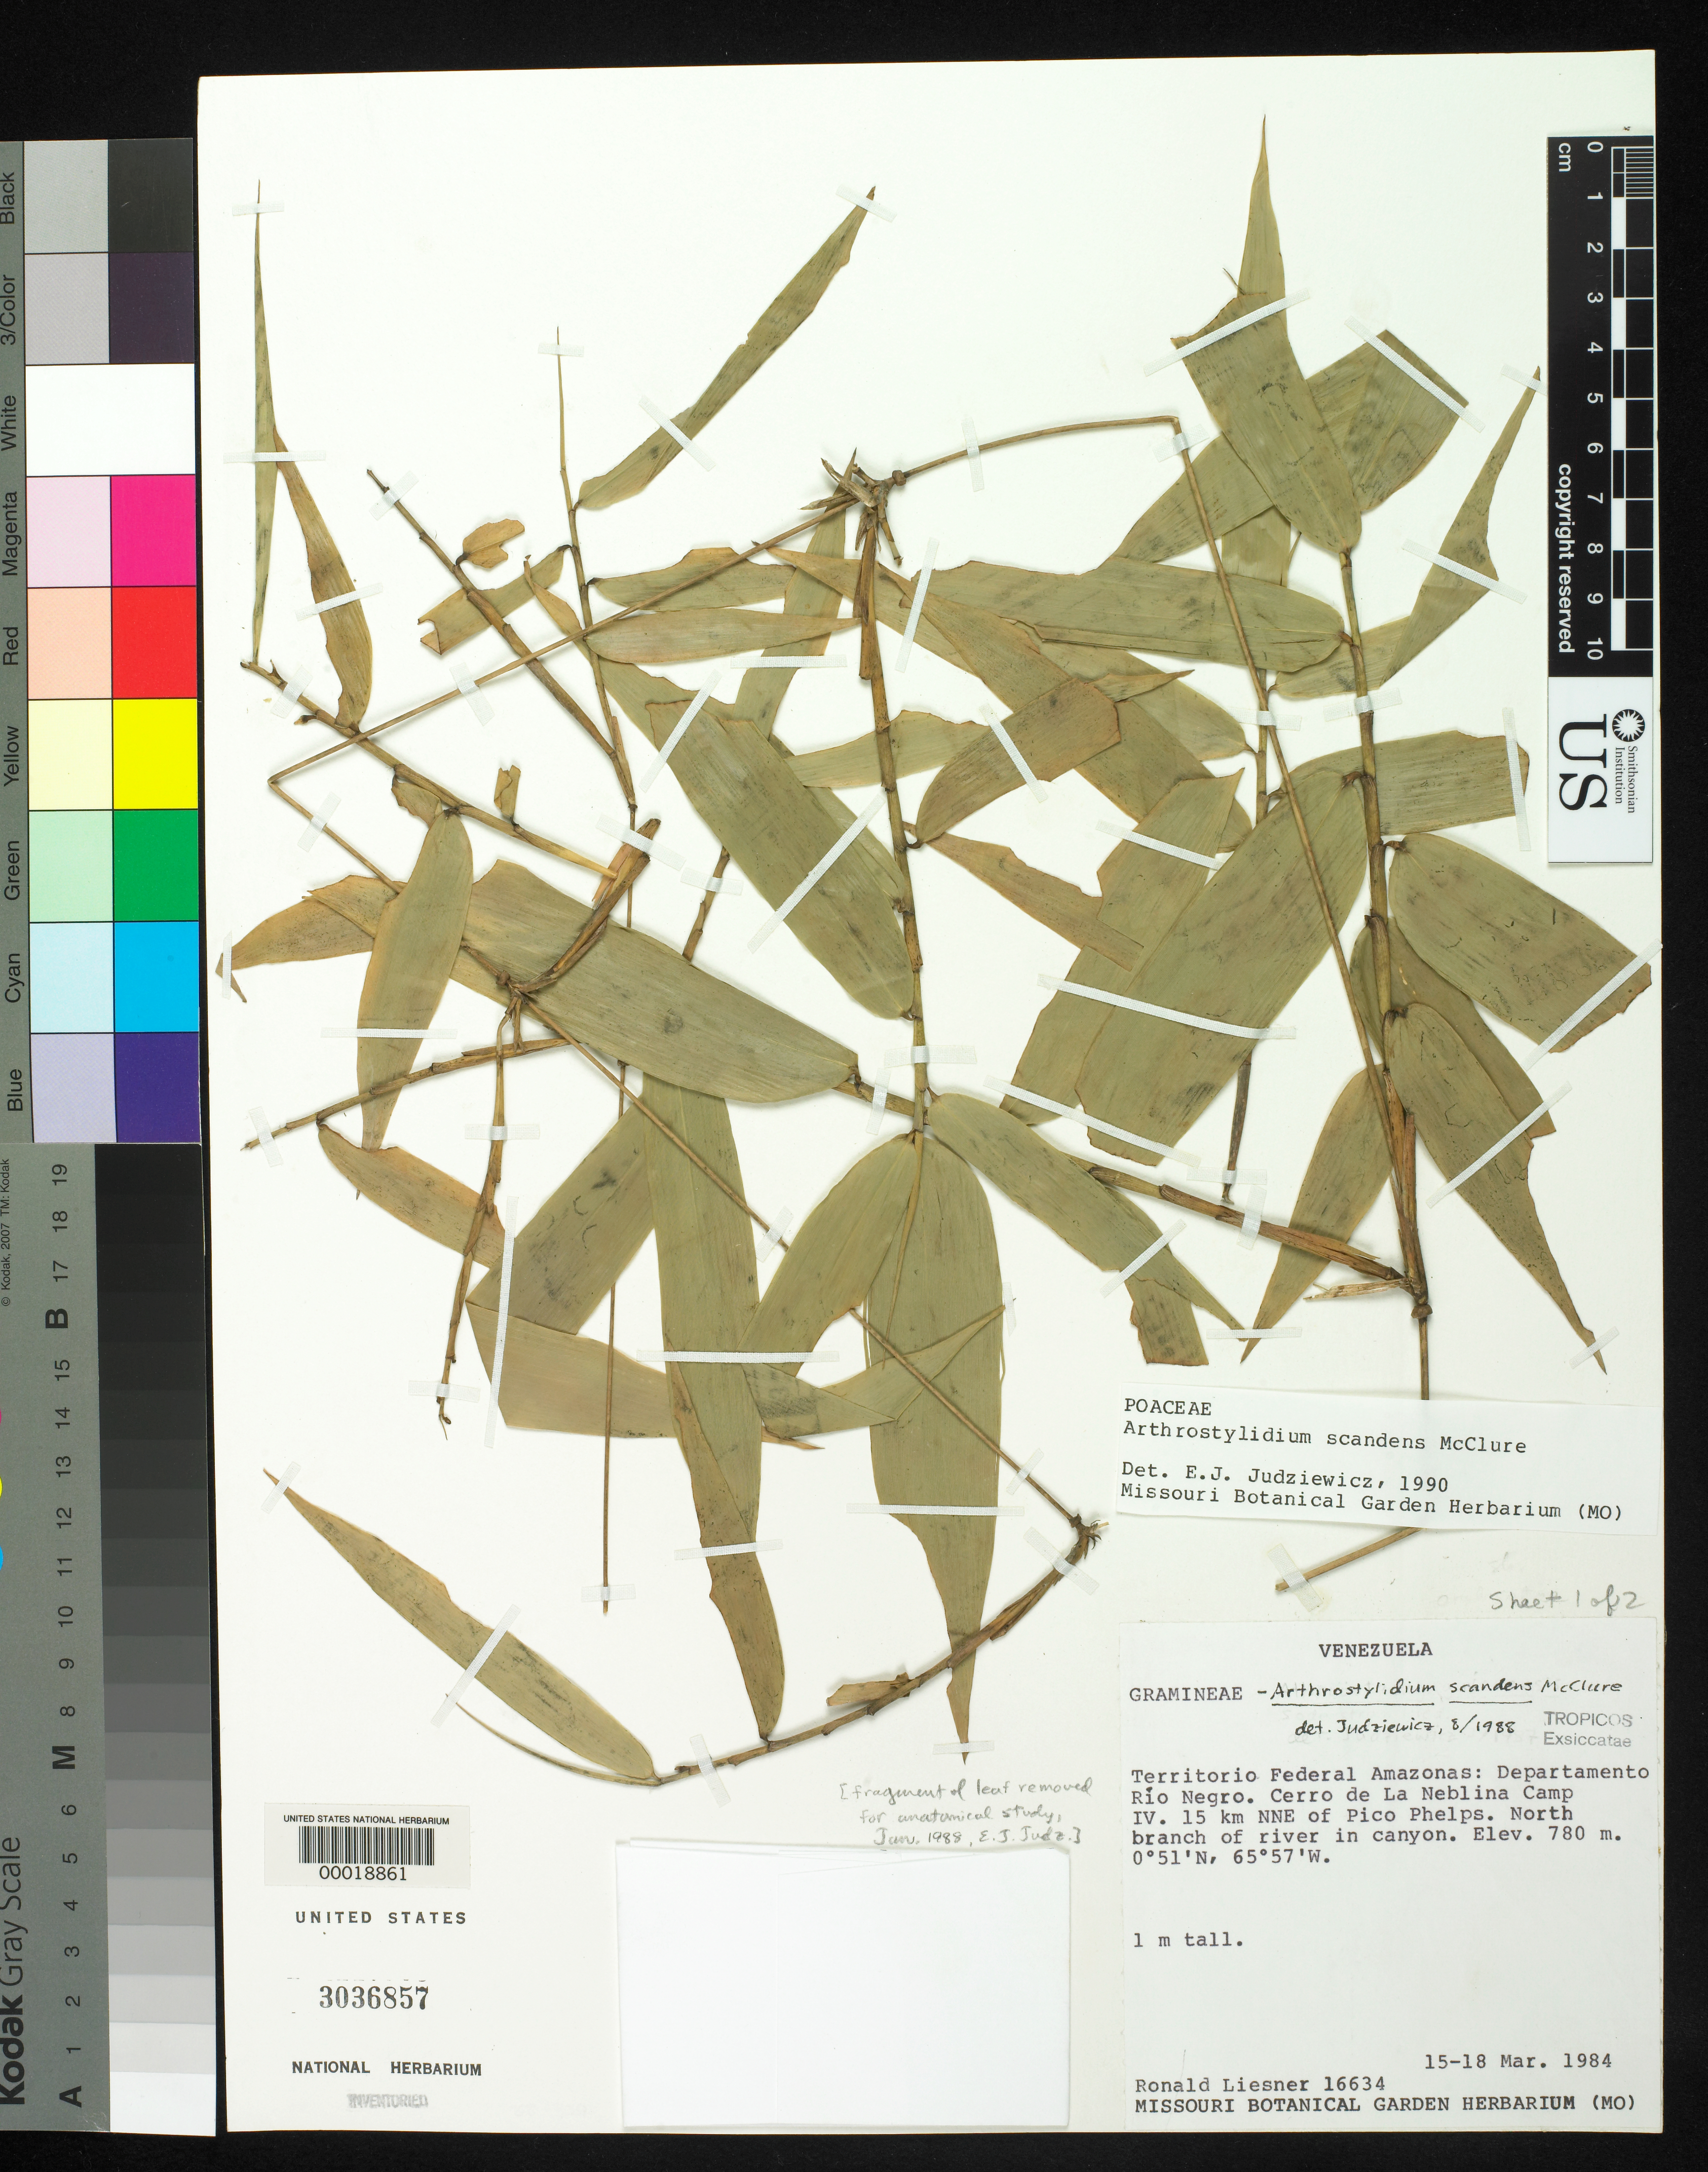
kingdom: Plantae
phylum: Tracheophyta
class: Liliopsida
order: Poales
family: Poaceae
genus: Arthrostylidium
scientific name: Arthrostylidium scandens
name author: McClure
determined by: Judziewicz, E. J.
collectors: R. L. Liesner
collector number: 16634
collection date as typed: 15 Mar 1984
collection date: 1984-03-15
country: Venezuela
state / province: Amazonas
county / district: Rio Negro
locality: Cerro de la neblina camp iv; 15 km nne of pico phelps; n brance of river in canyon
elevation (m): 780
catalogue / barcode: US 3036857